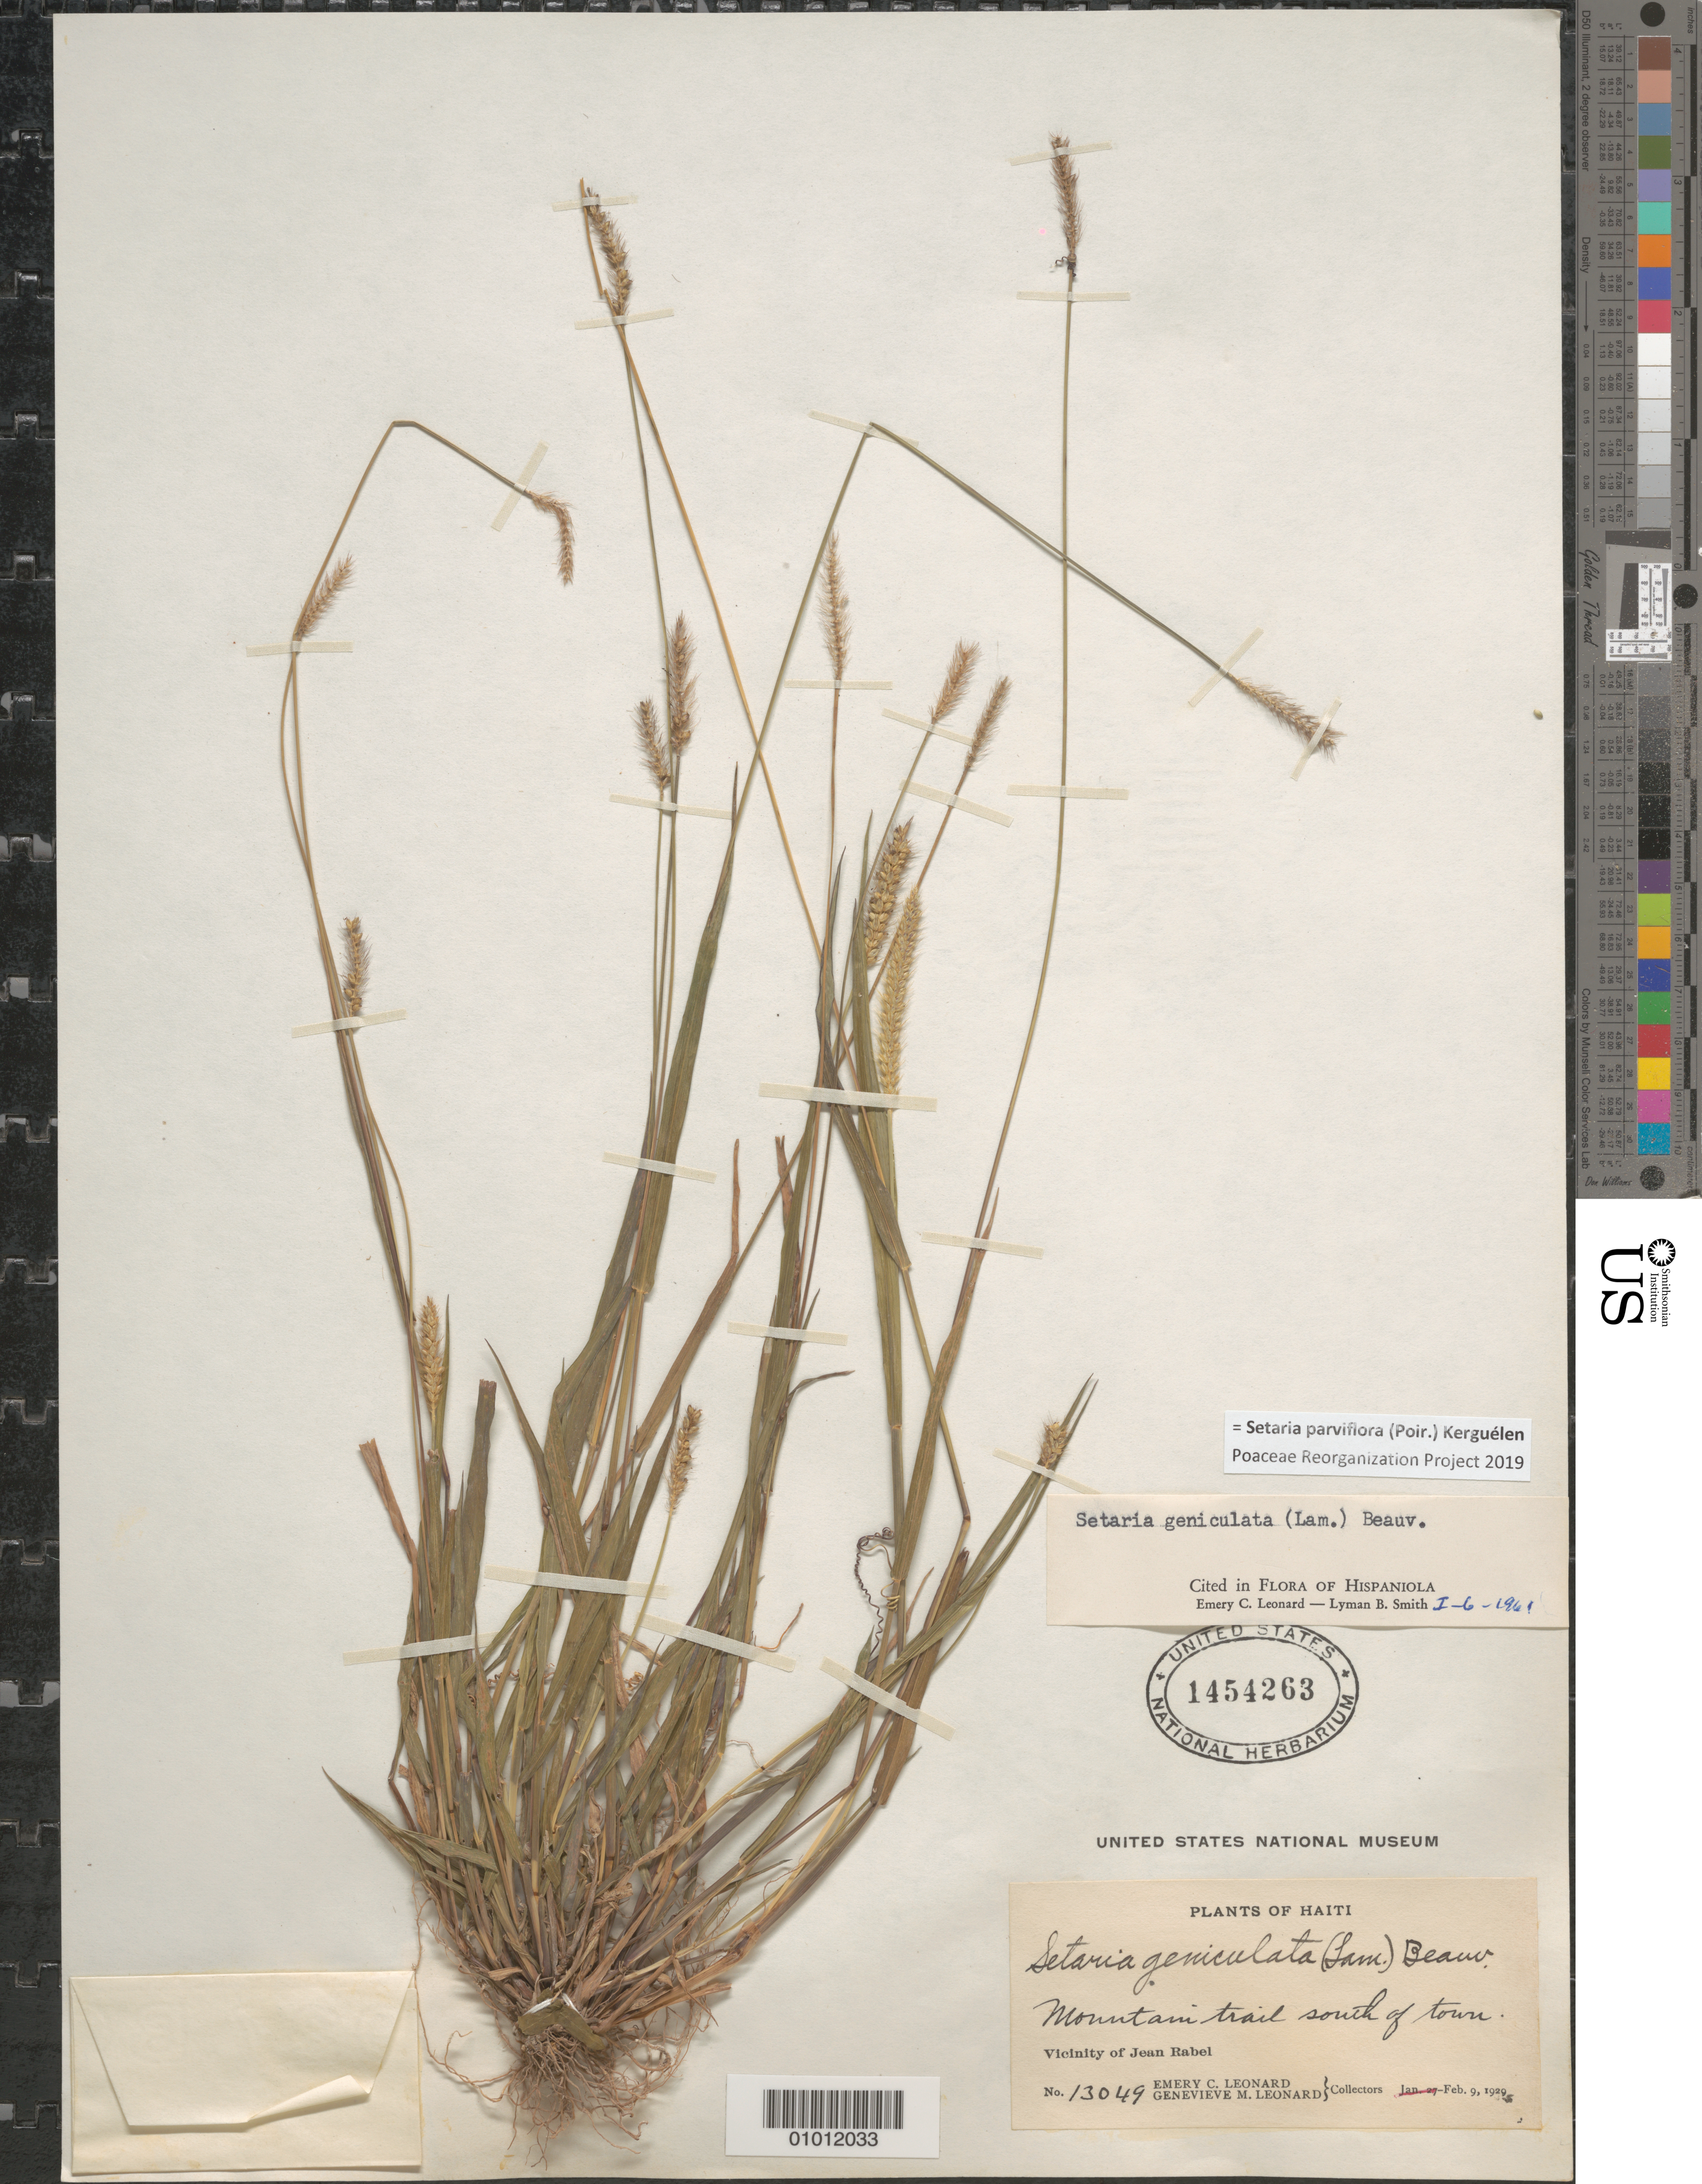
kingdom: Plantae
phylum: Tracheophyta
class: Liliopsida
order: Poales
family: Poaceae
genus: Setaria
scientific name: Setaria parviflora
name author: (Poir.) Kerguélen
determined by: Poaceae Reorganization Project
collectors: E. C. Leonard & G. M. Leonard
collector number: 13049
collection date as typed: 09 Feb 1929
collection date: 1929-02-09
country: Haiti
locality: Vicinity of Jean Rabel, mountain trail S of town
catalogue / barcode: US 1454263